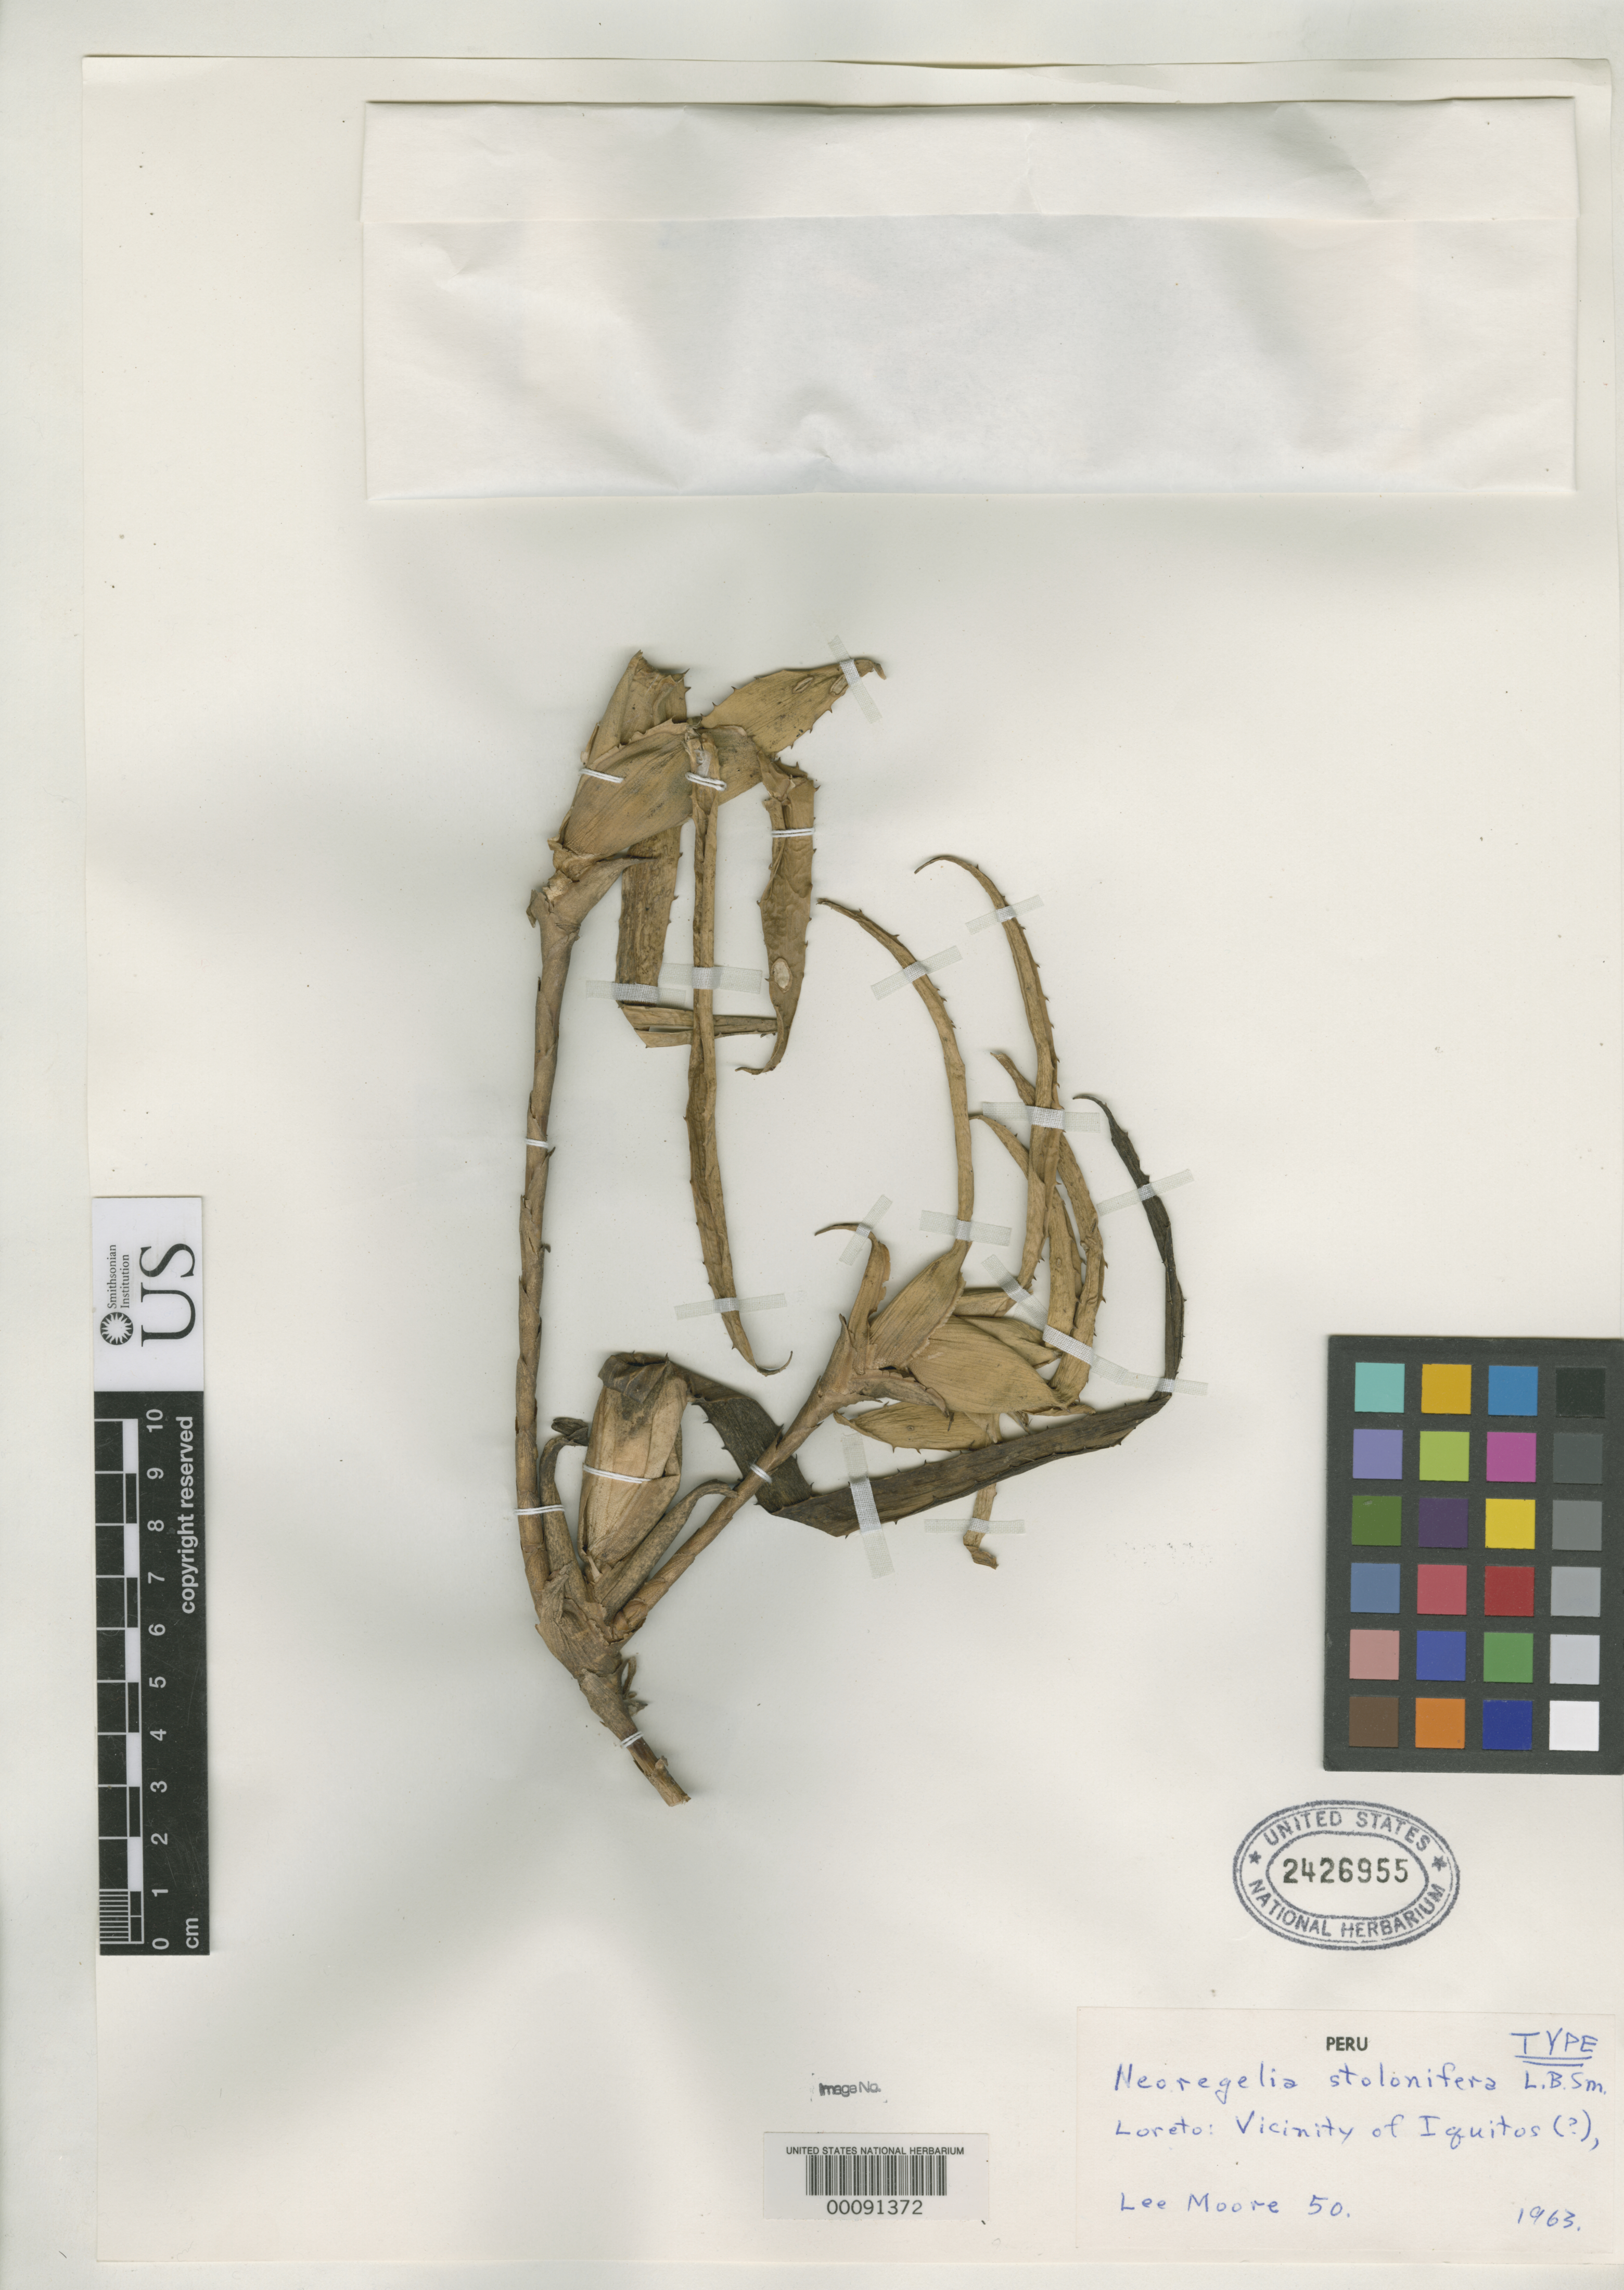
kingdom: Plantae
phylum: Tracheophyta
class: Liliopsida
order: Poales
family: Bromeliaceae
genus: Neoregelia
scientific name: Neoregelia stolonifera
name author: L.B. Sm.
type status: Holotype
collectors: L. Moore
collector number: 50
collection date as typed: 1963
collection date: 1963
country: Peru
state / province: Loreto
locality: Vicinity of Iquitos.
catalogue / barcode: US 2426955